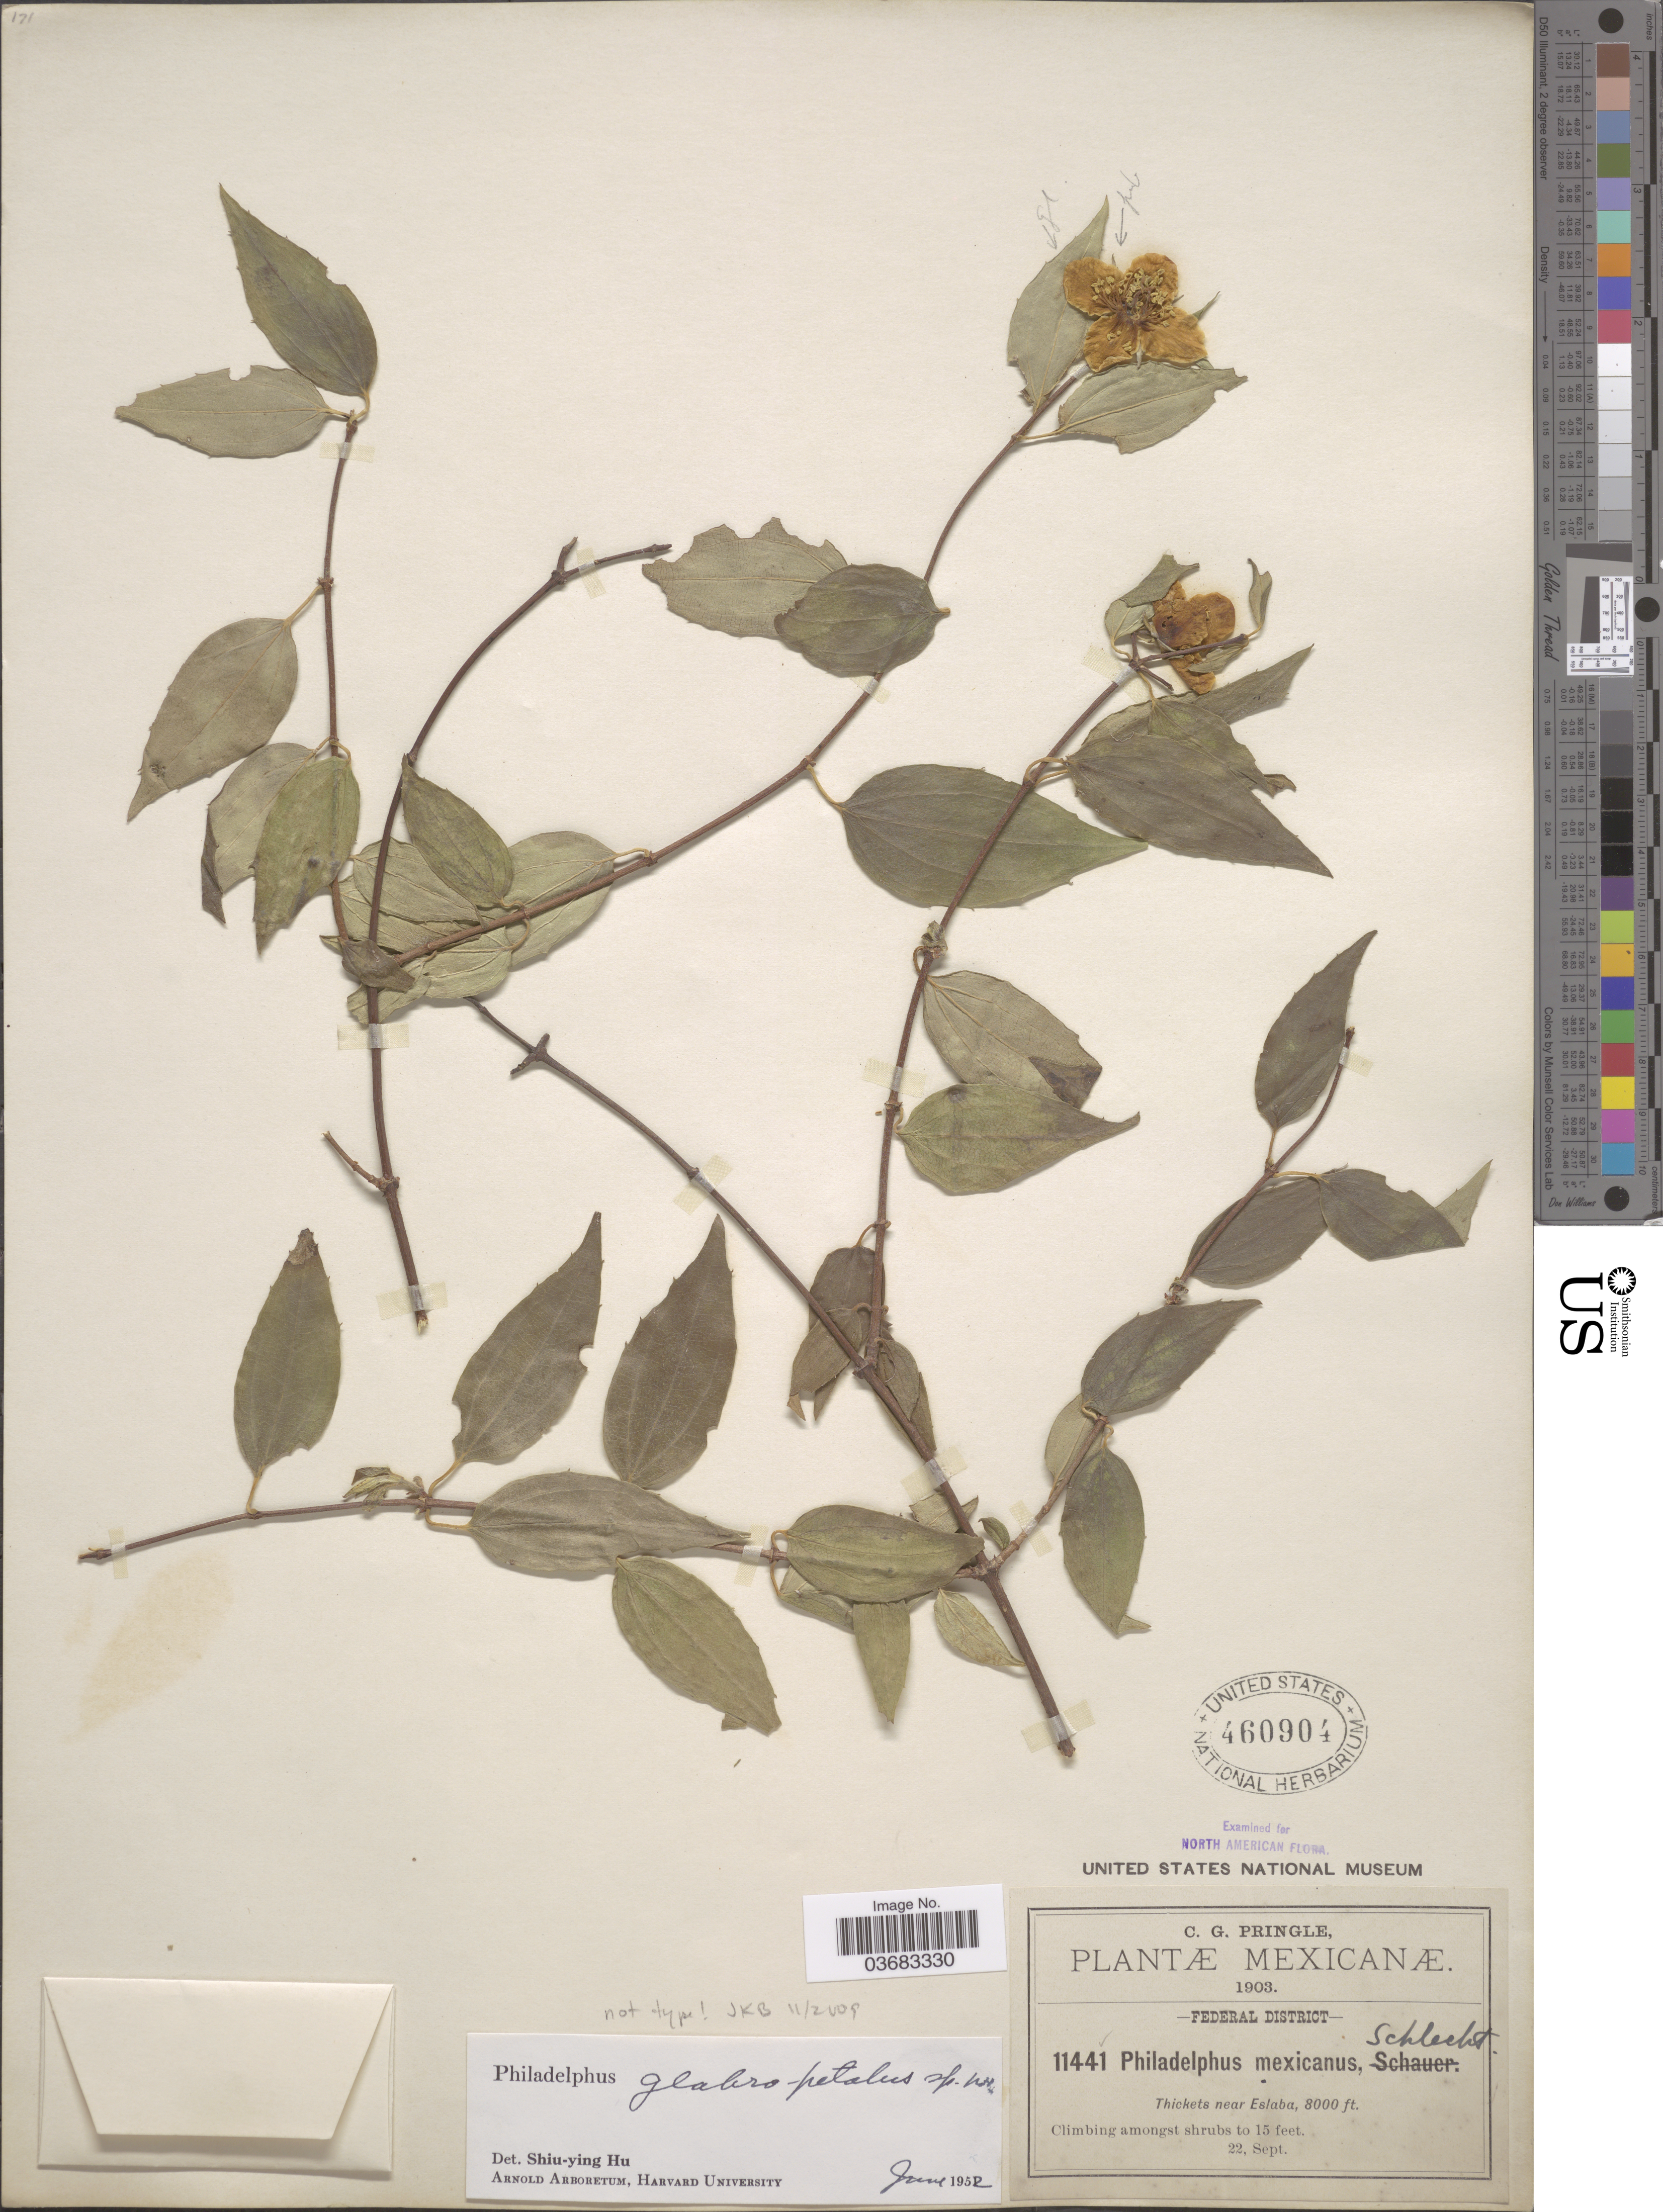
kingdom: Plantae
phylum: Tracheophyta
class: Magnoliopsida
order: Cornales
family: Hydrangeaceae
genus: Philadelphus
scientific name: Philadelphus glabripetalus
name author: S.Y. Hu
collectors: C. G. Pringle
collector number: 11441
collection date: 1903-09-22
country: Mexico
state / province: Distrito Federal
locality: Federal District. Thickets near Eslaba.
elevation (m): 2438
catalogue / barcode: US 460904